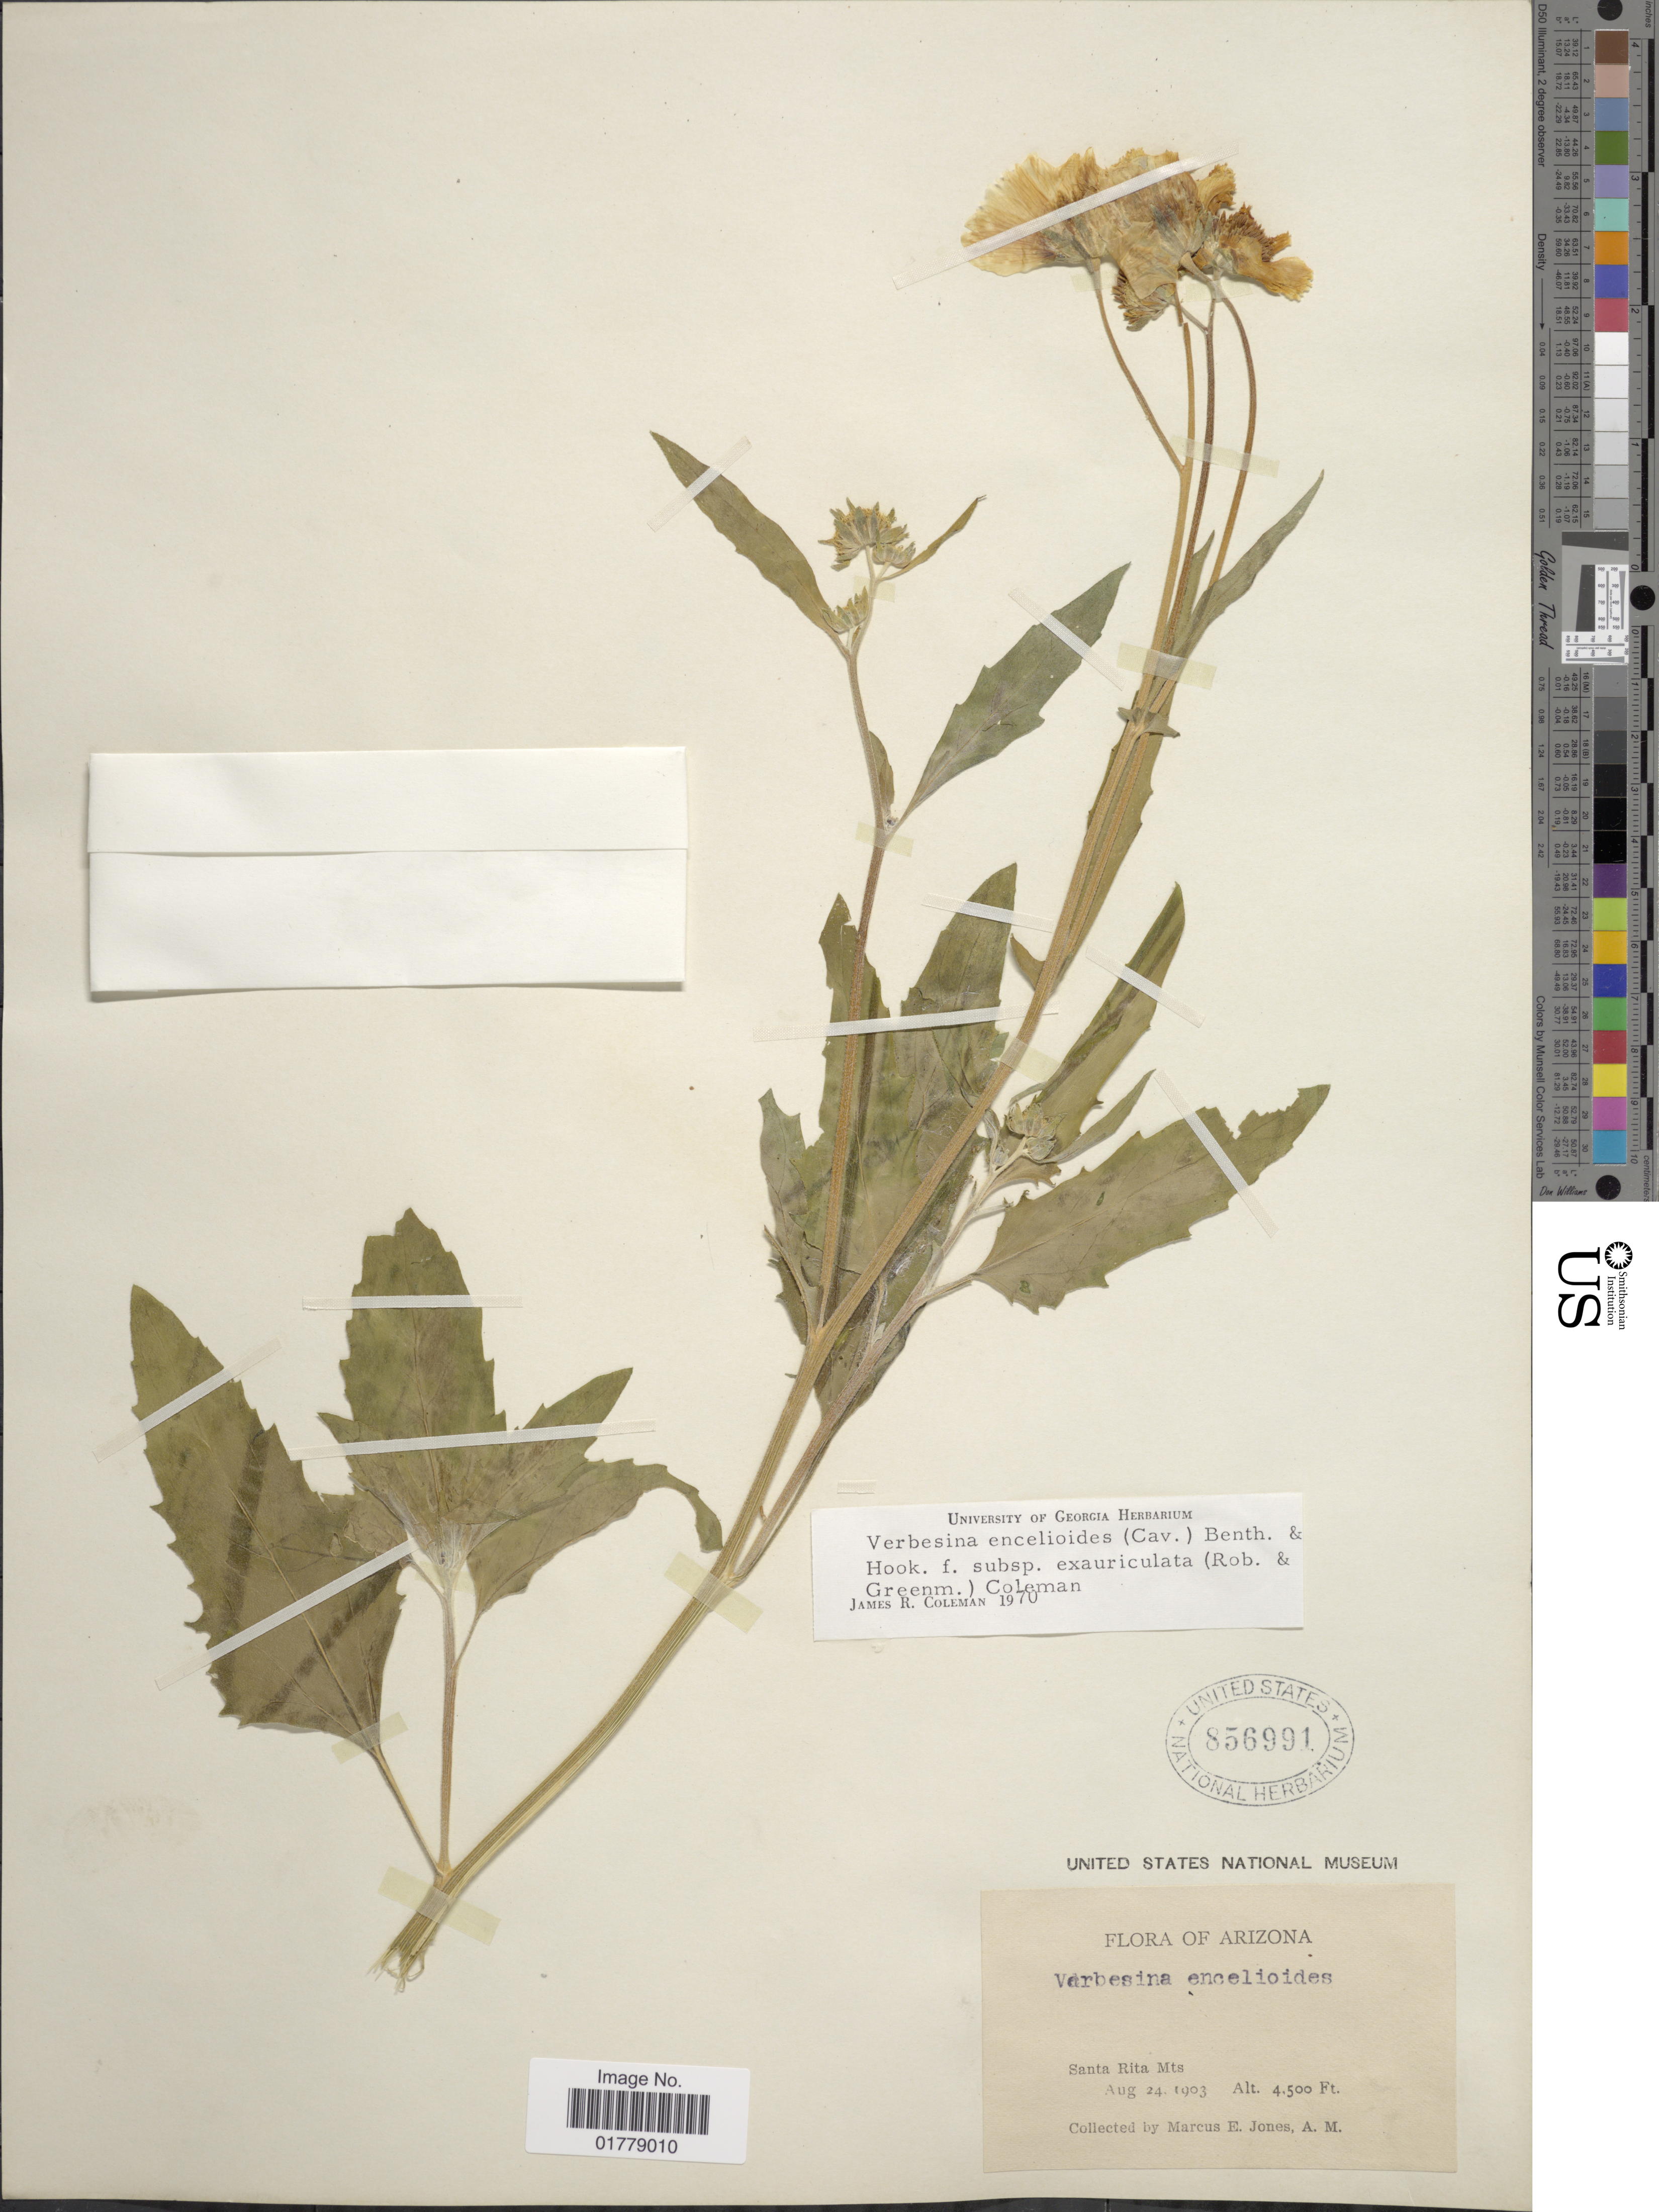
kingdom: Plantae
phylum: Tracheophyta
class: Magnoliopsida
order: Asterales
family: Asteraceae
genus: Verbesina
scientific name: Verbesina encelioides var. cana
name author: (B.L. Rob.) Greenm.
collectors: M. E. Jones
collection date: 1903-08-24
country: United States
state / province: Arizona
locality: Santa Rita Mts.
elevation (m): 1372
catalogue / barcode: US 856991